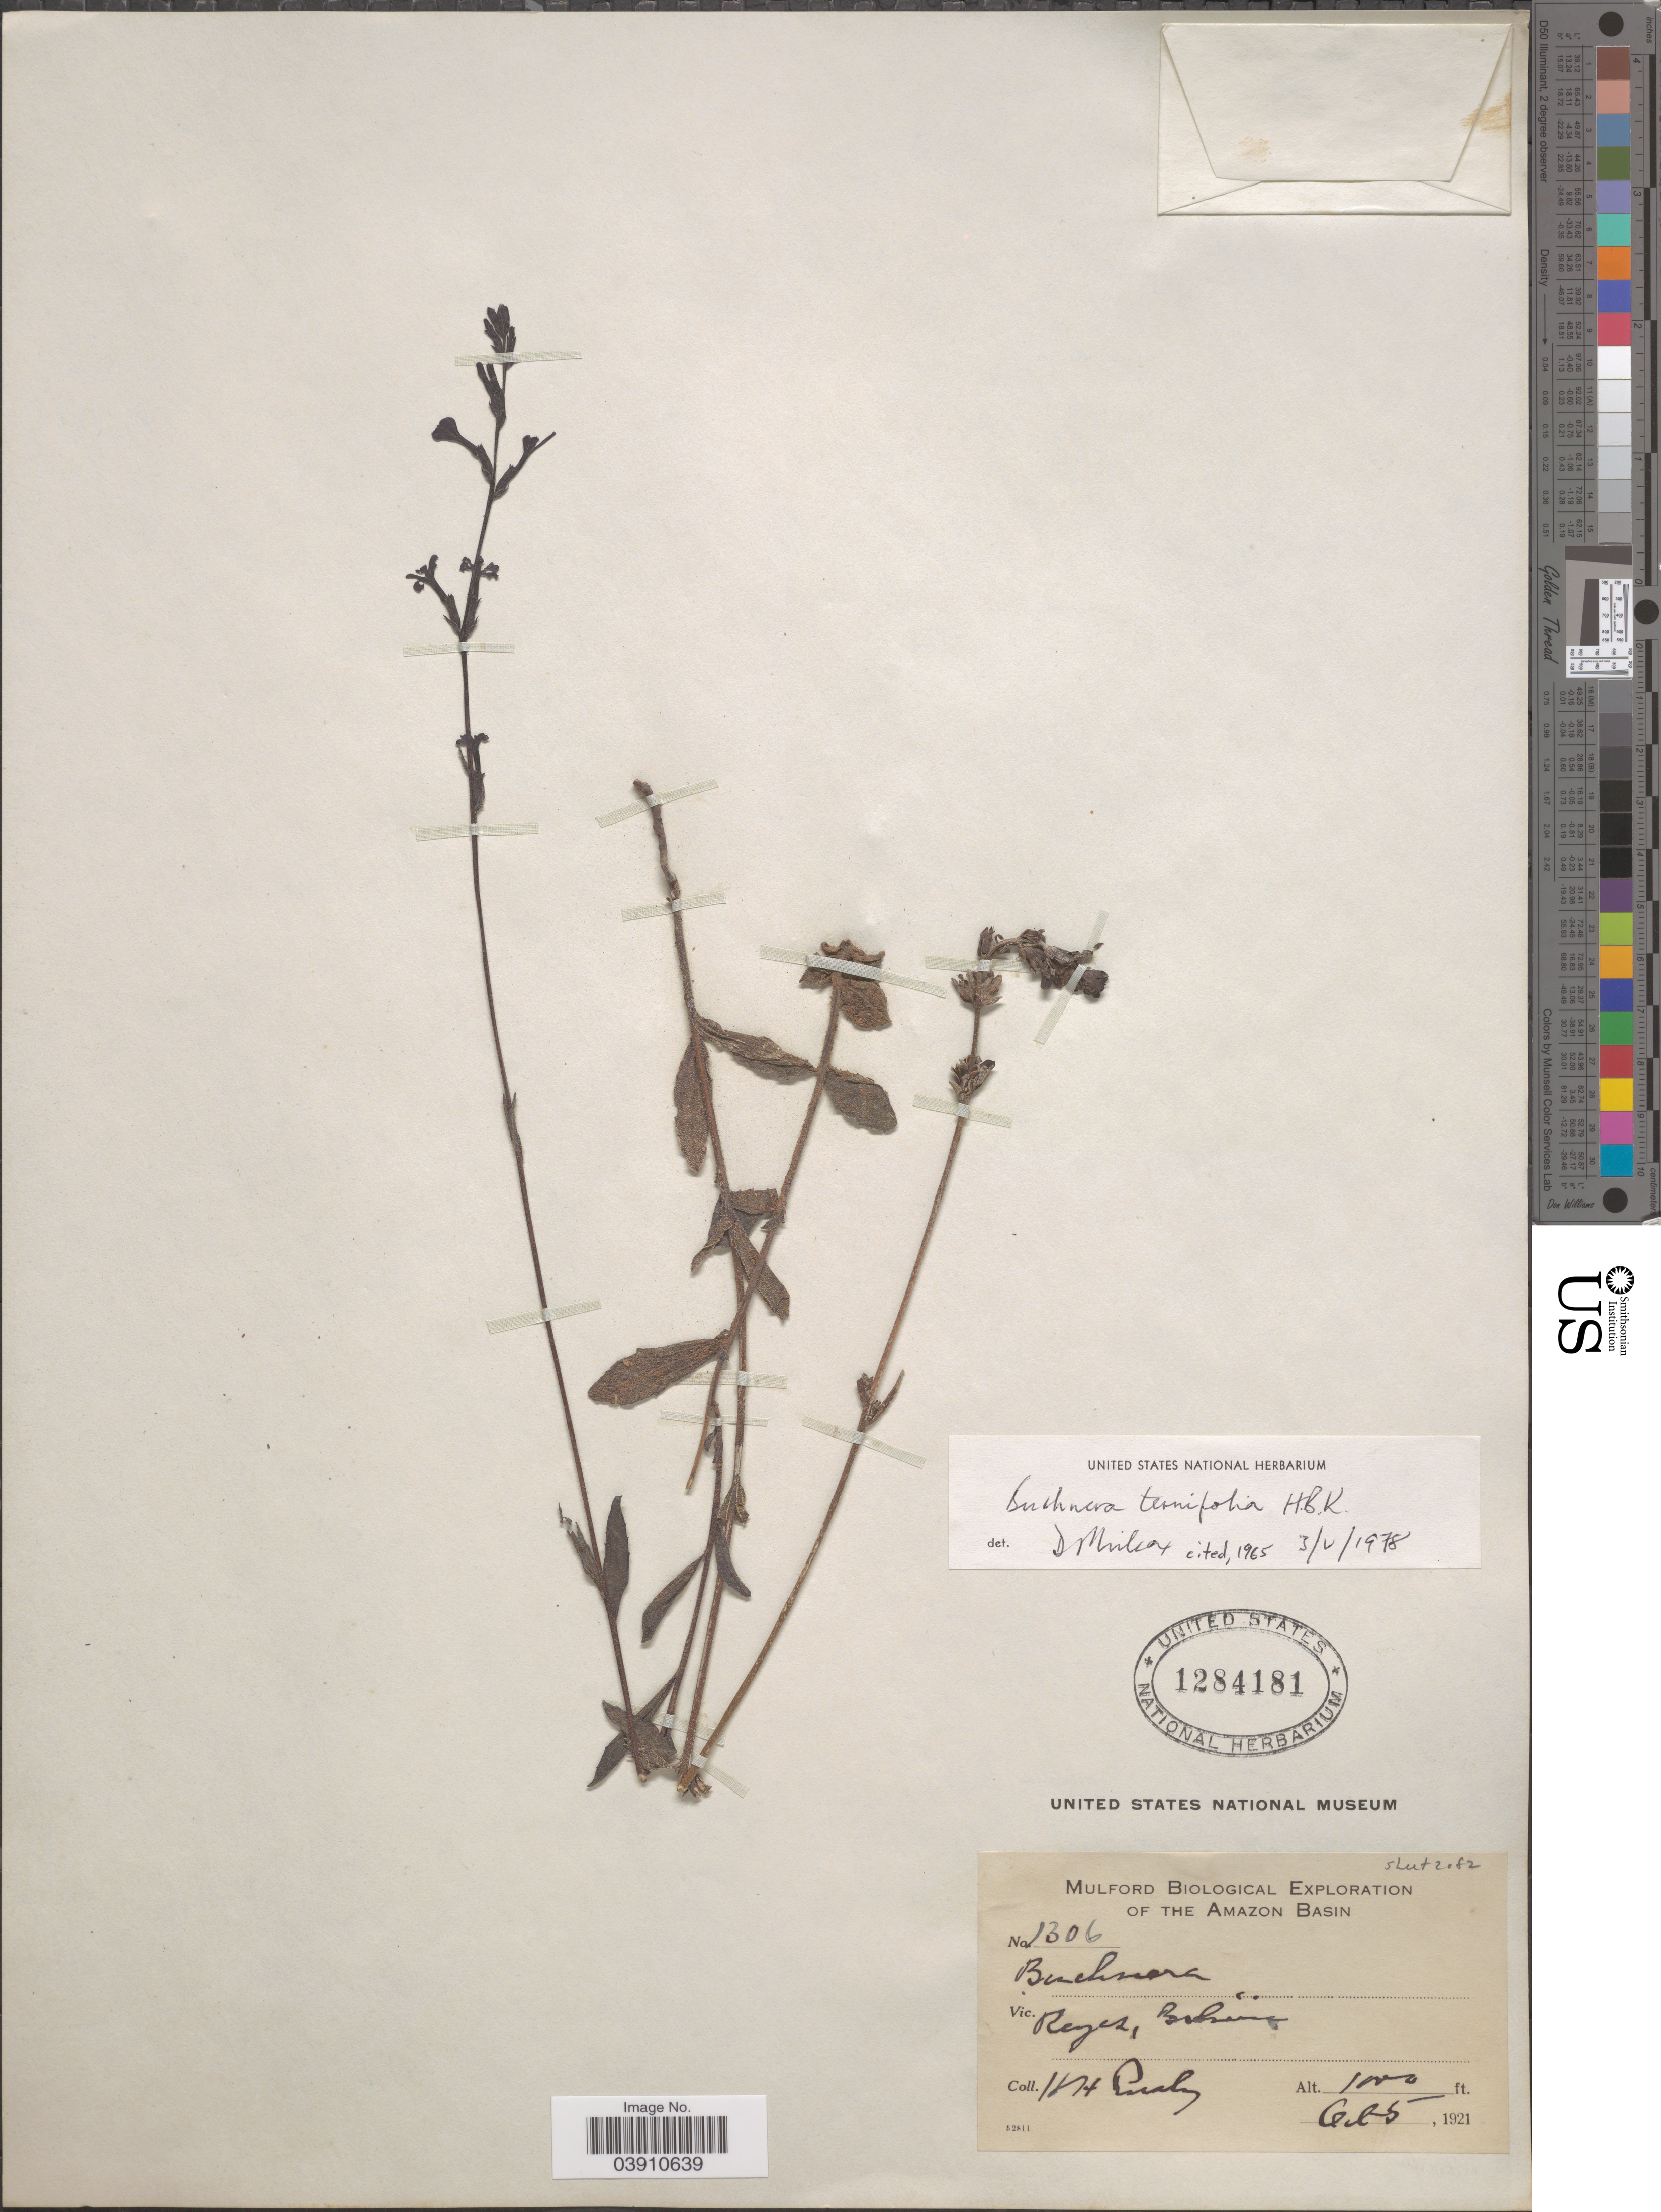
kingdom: Plantae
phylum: Tracheophyta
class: Magnoliopsida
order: Lamiales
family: Orobanchaceae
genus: Buchnera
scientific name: Buchnera ternifolia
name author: Kunth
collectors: H. H. Rusby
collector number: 1306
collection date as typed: Oct 5, 1921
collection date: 1921-10-05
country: Bolivia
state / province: Beni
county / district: José Ballivián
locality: Reyes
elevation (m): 305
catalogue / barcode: US 1284181